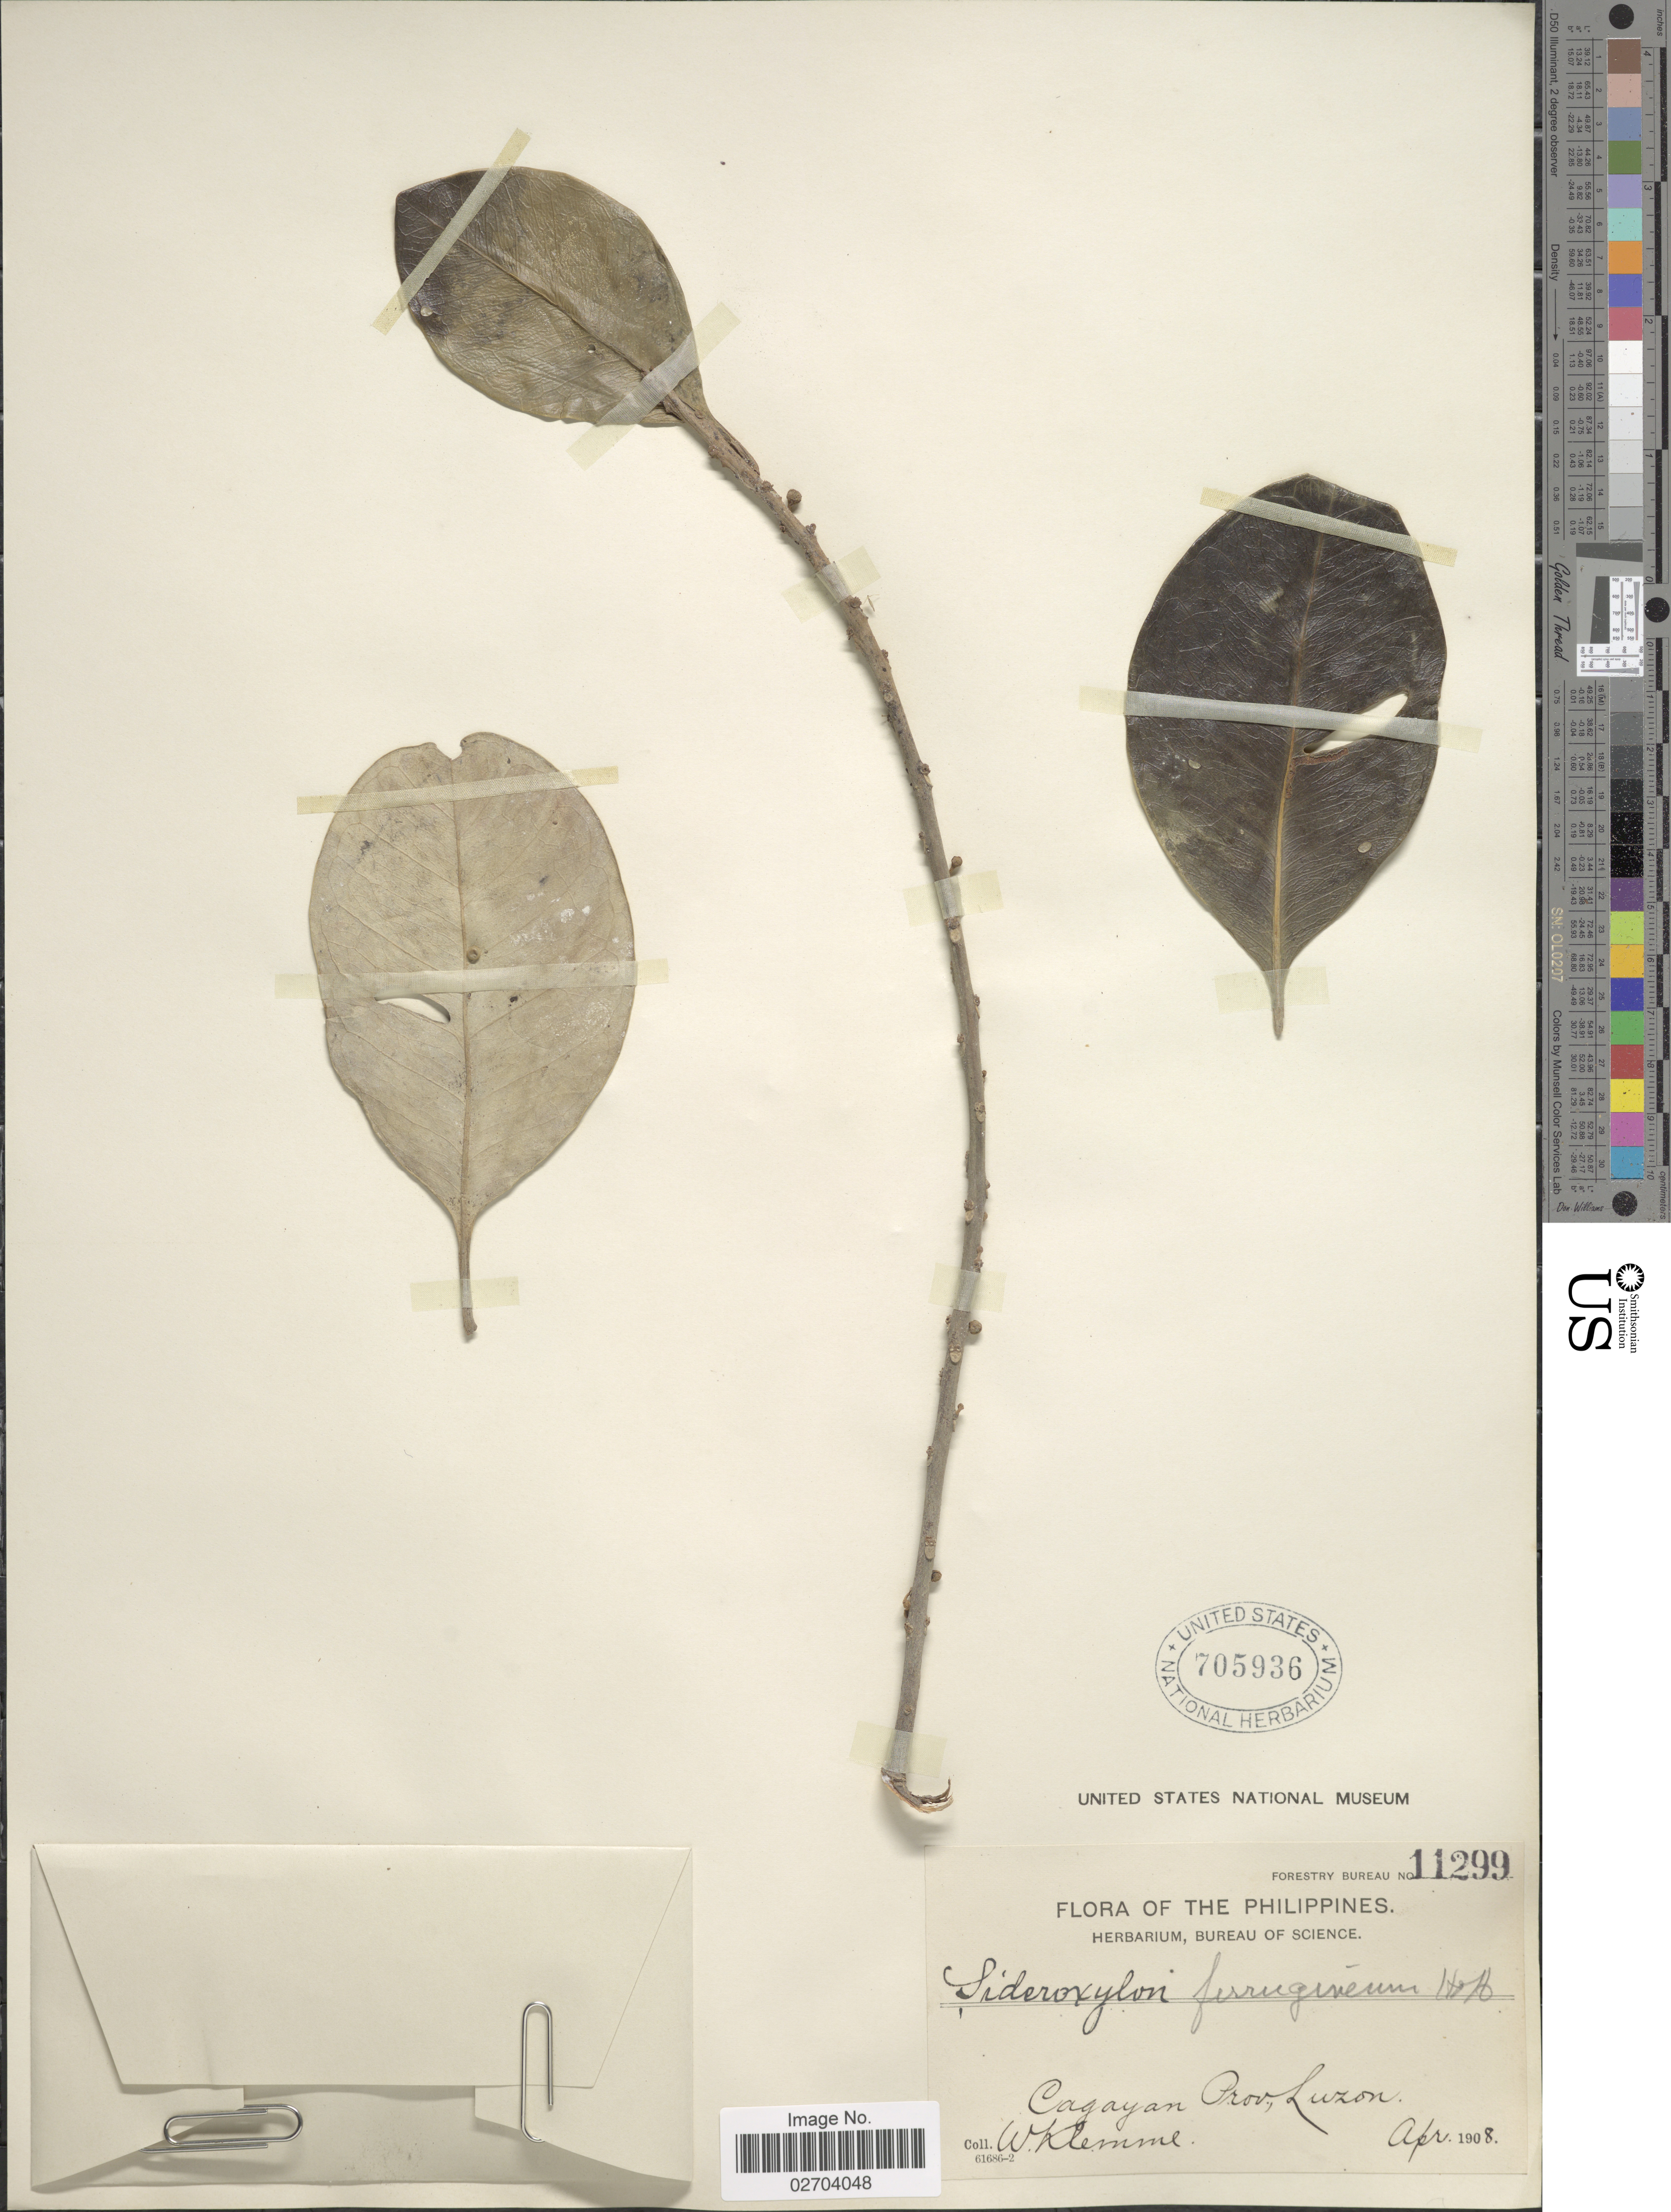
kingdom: Plantae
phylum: Tracheophyta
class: Magnoliopsida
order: Ericales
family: Sapotaceae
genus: Sideroxylon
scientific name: Sideroxylon ferrugineum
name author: Hook. & Arn.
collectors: W. Klemme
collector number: Forstry Bureau 1299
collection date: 1908-04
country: Philippines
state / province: Cagayan Valley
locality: Cagayan Prov., Luzon.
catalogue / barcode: US 705936